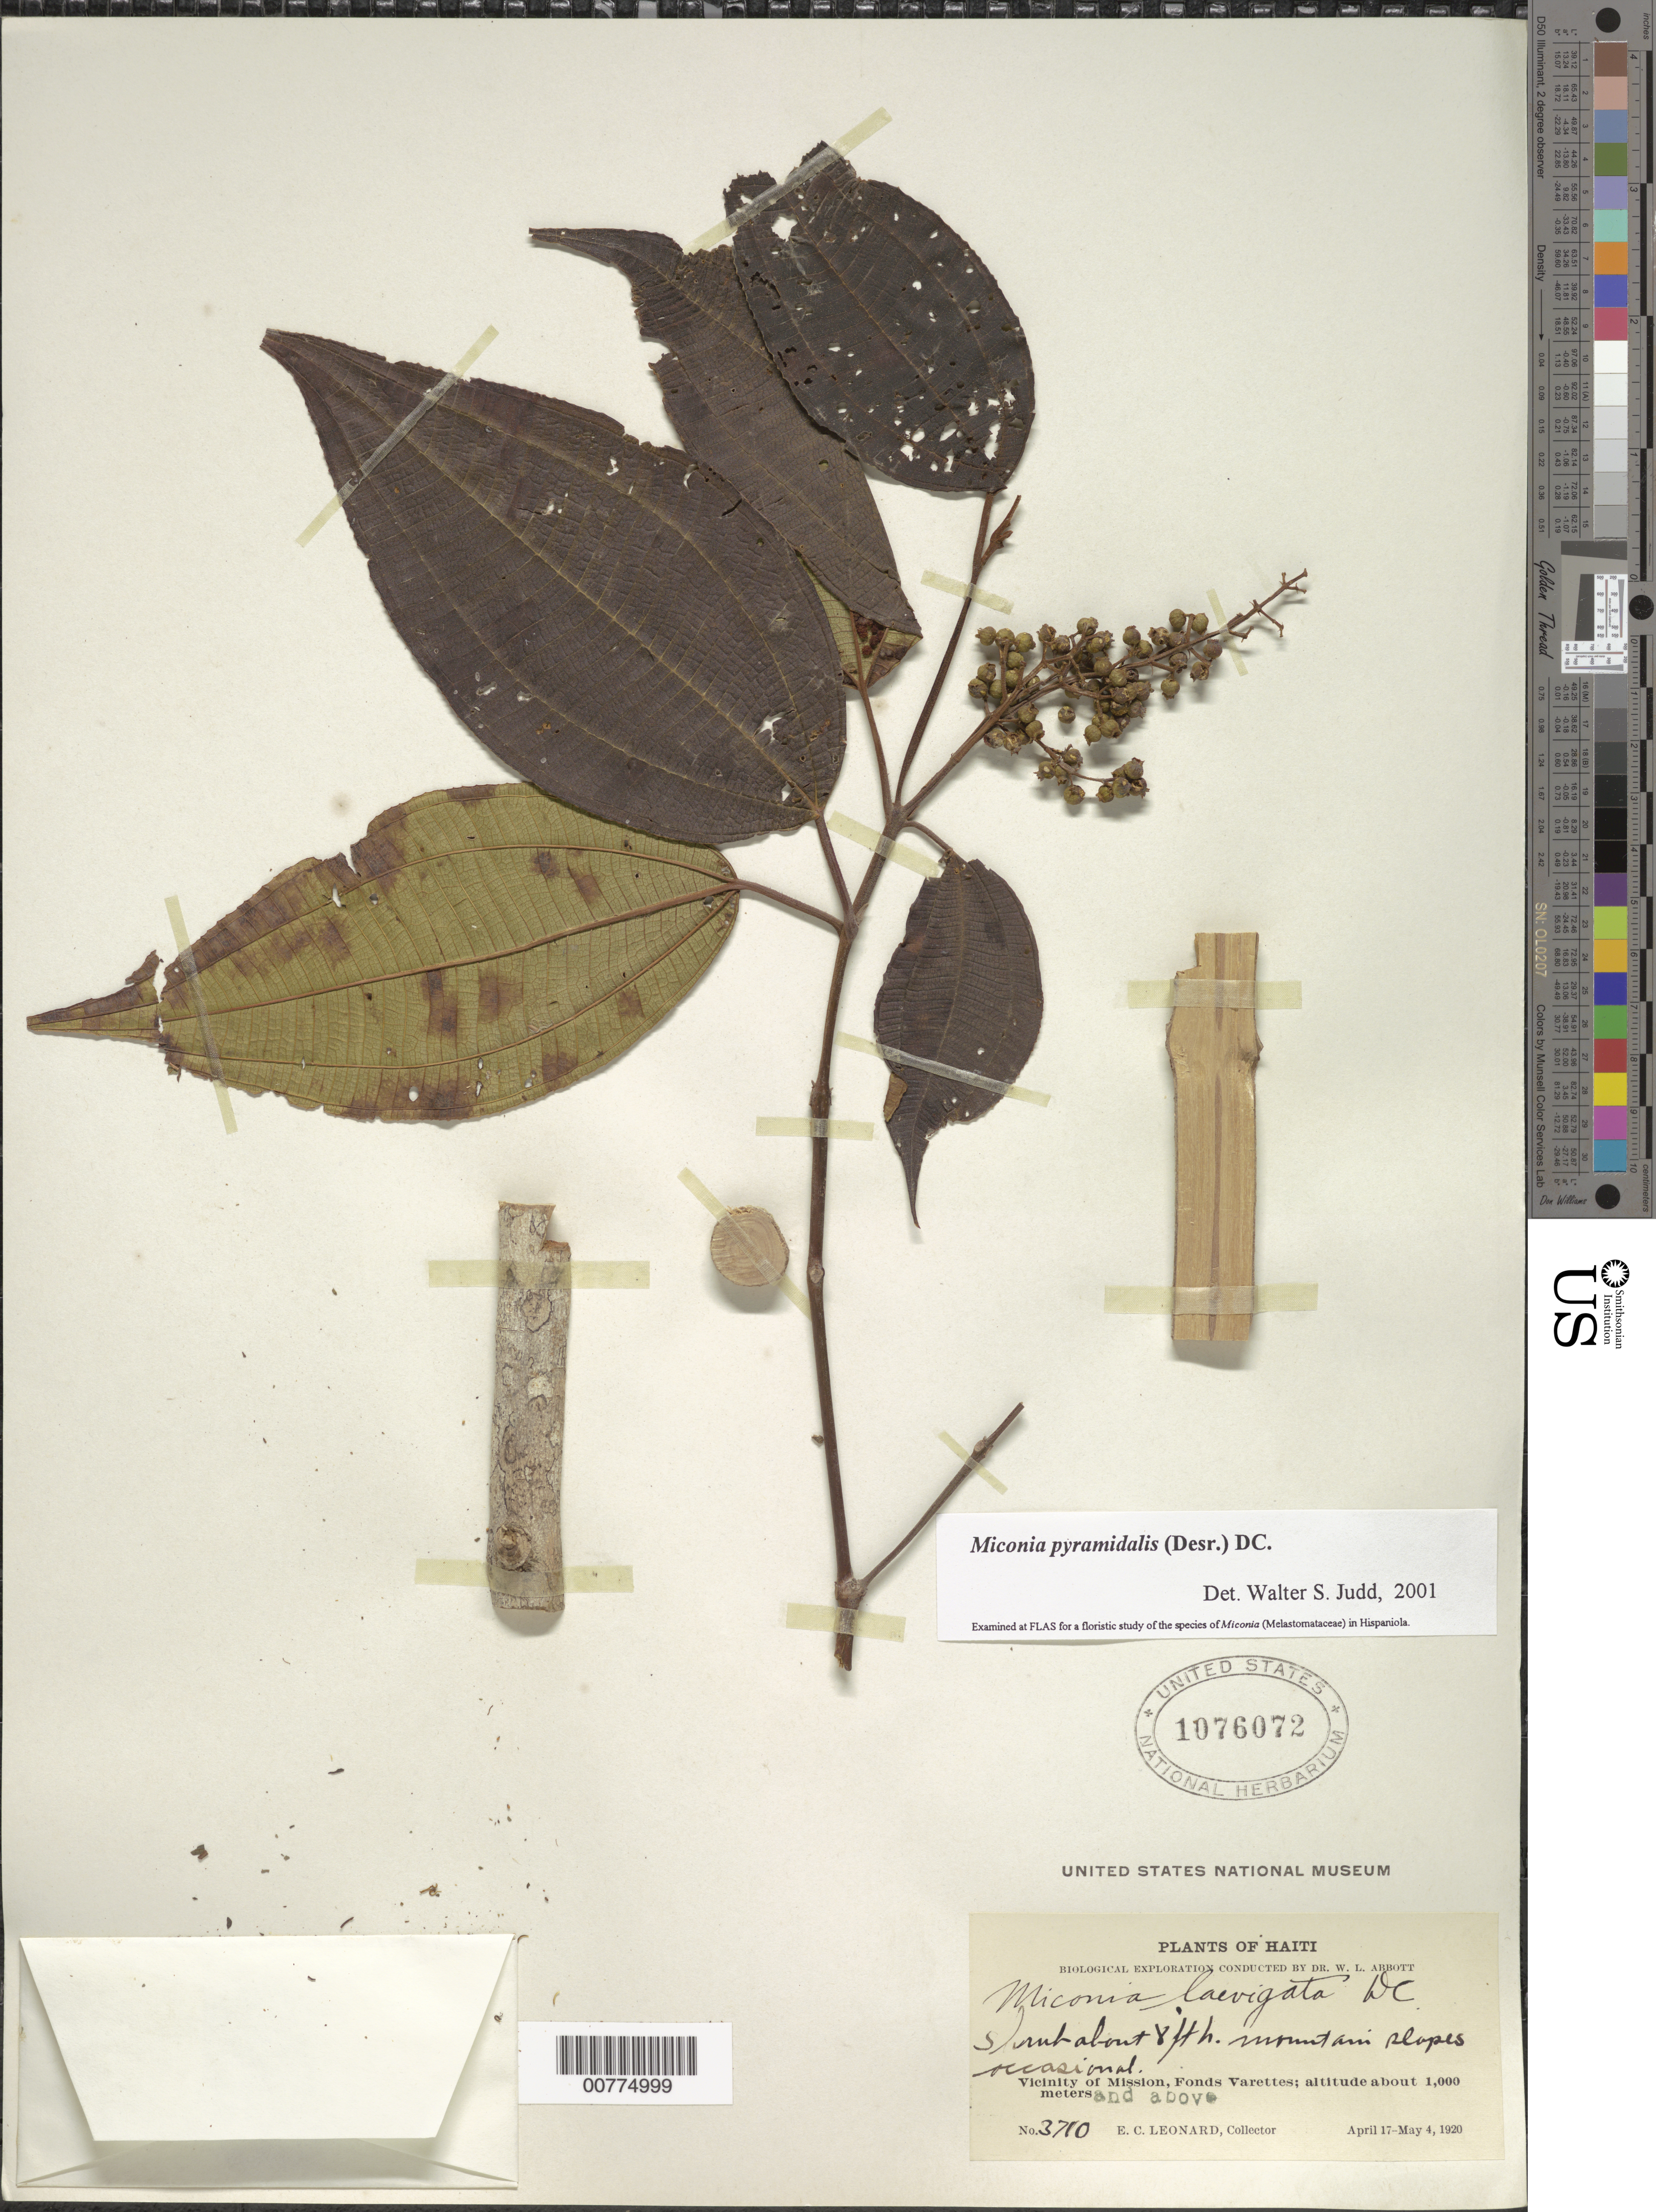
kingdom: Plantae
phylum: Tracheophyta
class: Magnoliopsida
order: Myrtales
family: Melastomataceae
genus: Miconia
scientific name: Miconia pyramidalis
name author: (Desr.) DC.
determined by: Judd, Walter S.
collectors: E. C. Leonard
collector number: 3710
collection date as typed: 17 Apr 1920 04 May 1920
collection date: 1920-04-17/1920-05-04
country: Haiti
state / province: Ouest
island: Hispaniola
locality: Fond Varettes, vicinity of Mission.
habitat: Mountain slopes.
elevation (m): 1000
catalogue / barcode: US 1076072